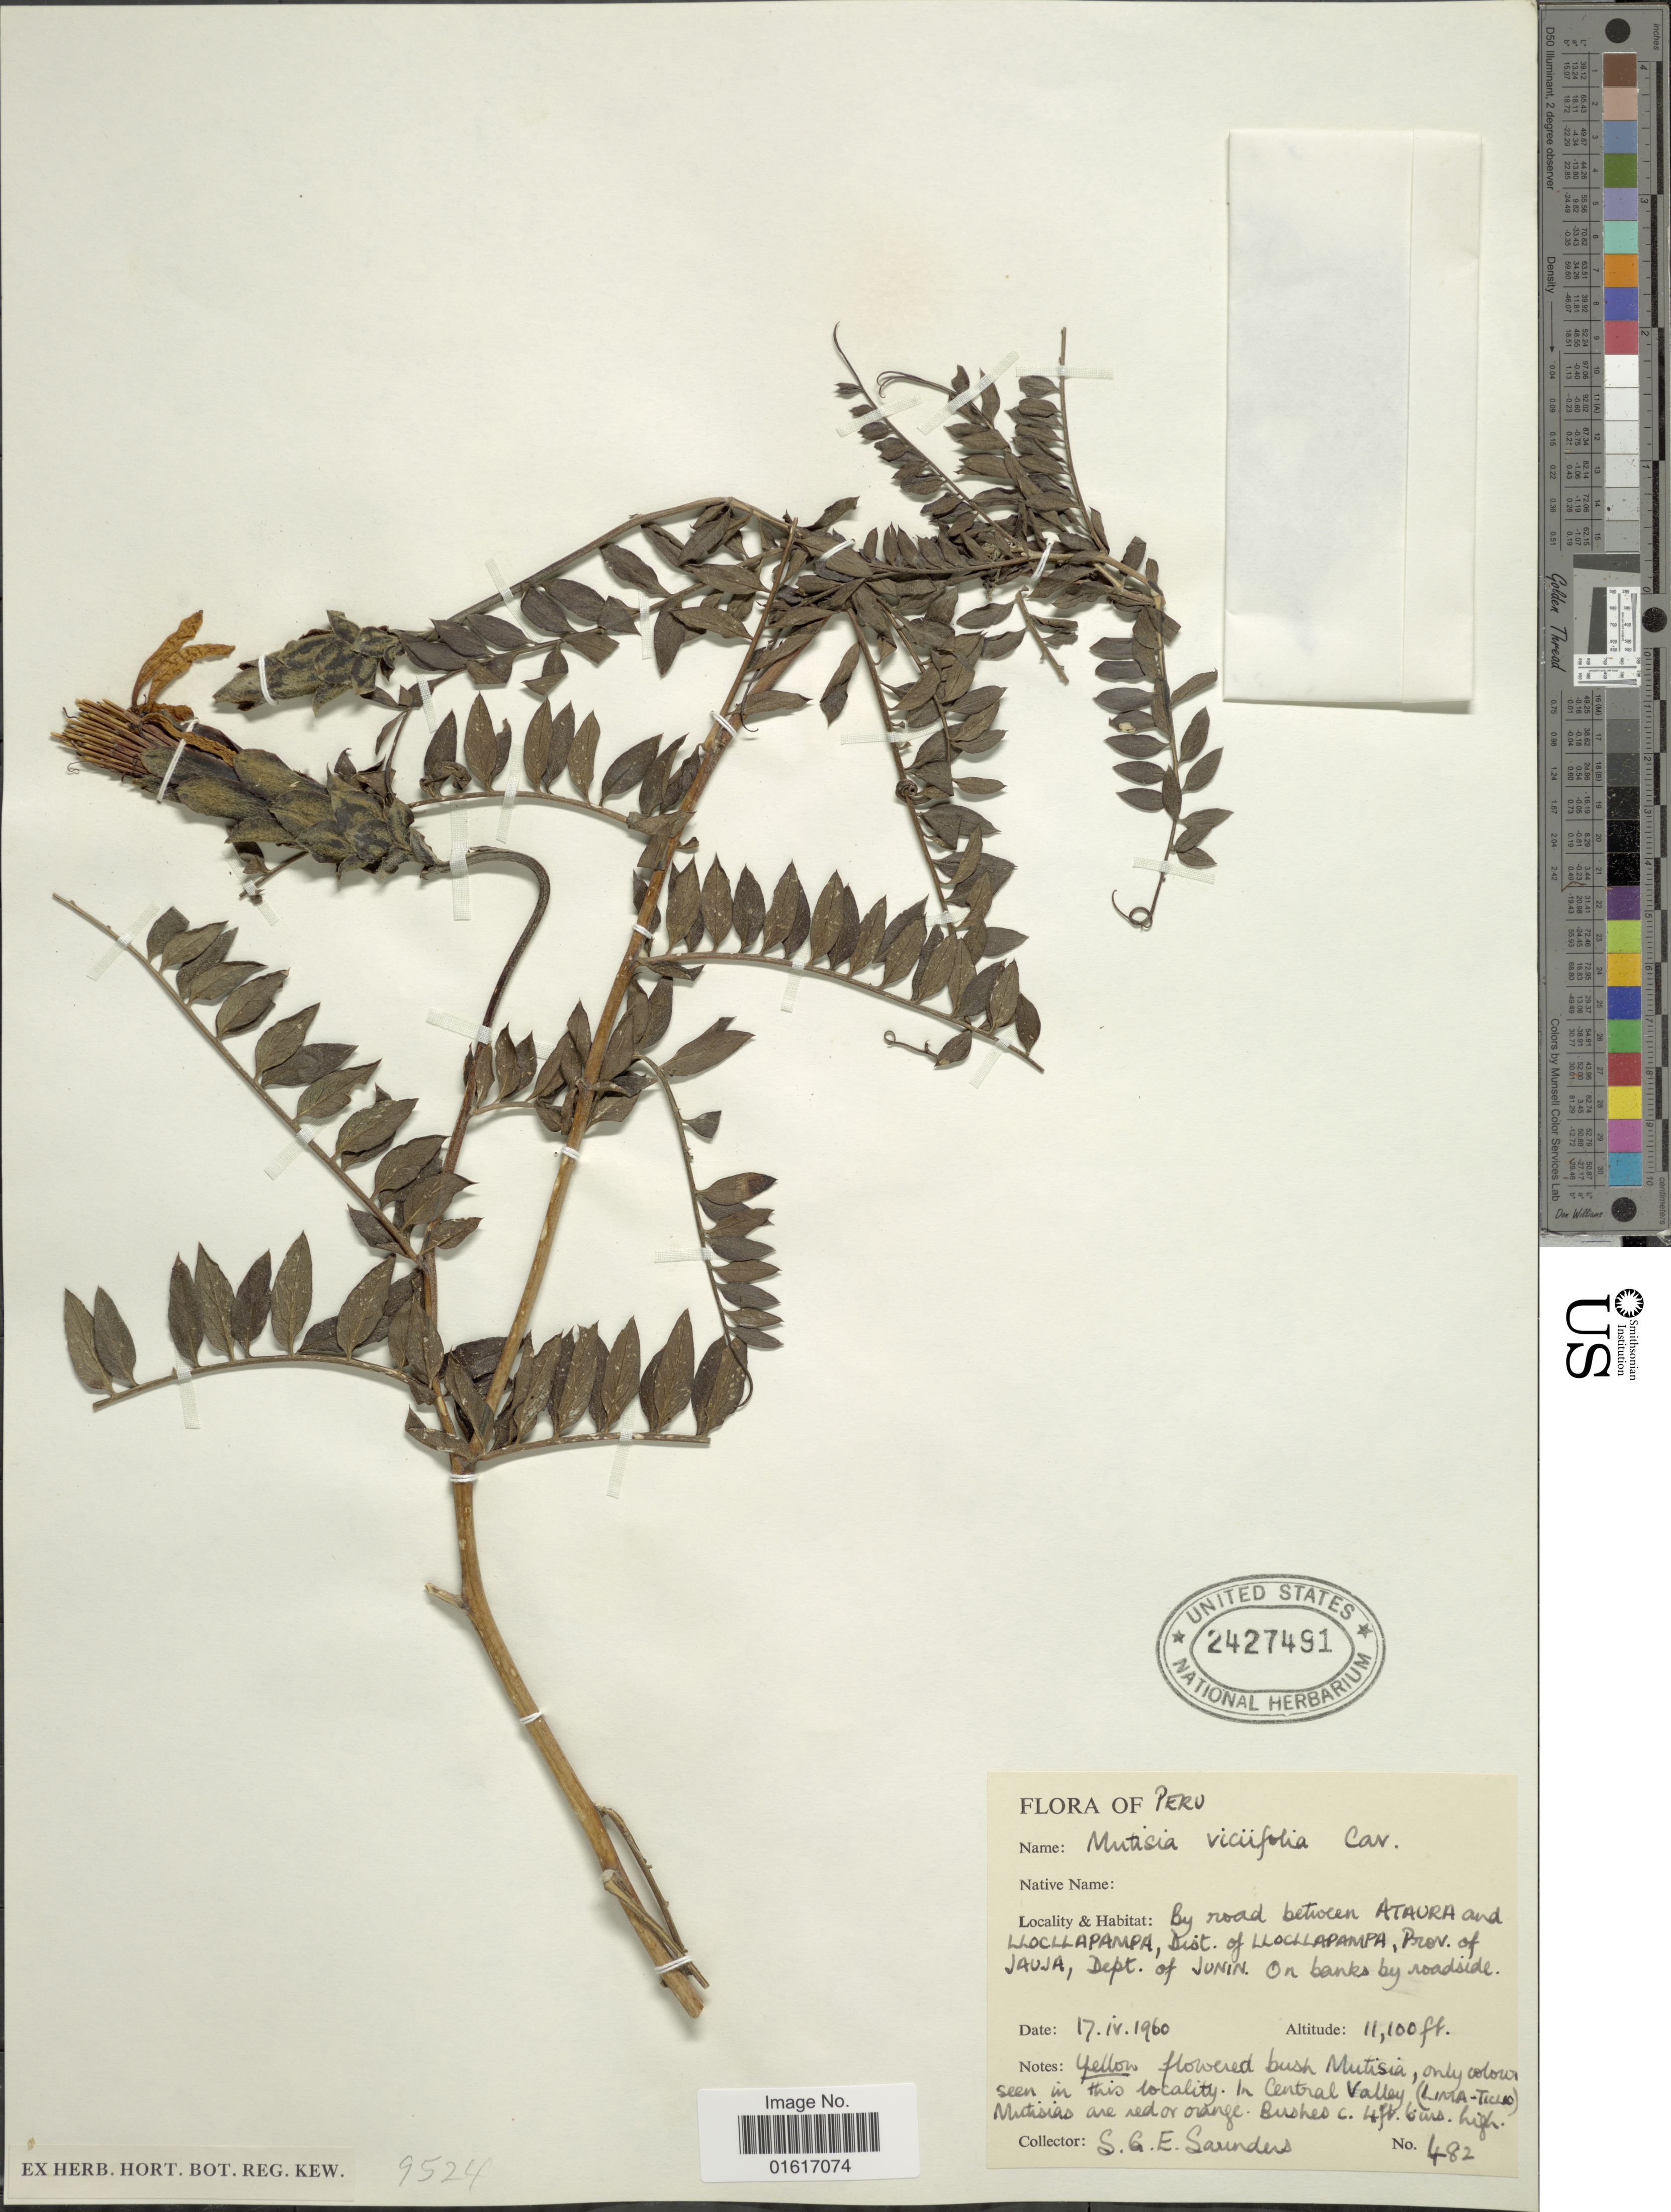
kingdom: Plantae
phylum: Tracheophyta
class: Magnoliopsida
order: Asterales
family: Asteraceae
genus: Mutisia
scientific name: Mutisia acuminata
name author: Ruiz & Pav.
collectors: S. G. E. Saunders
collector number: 482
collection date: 1960-04-17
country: Peru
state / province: Junín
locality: By road between Ataura and Llocllapampa, Distr, of Llocllapampa, Prov. Jauja, on banks by roadside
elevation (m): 3383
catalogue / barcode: US 2427491